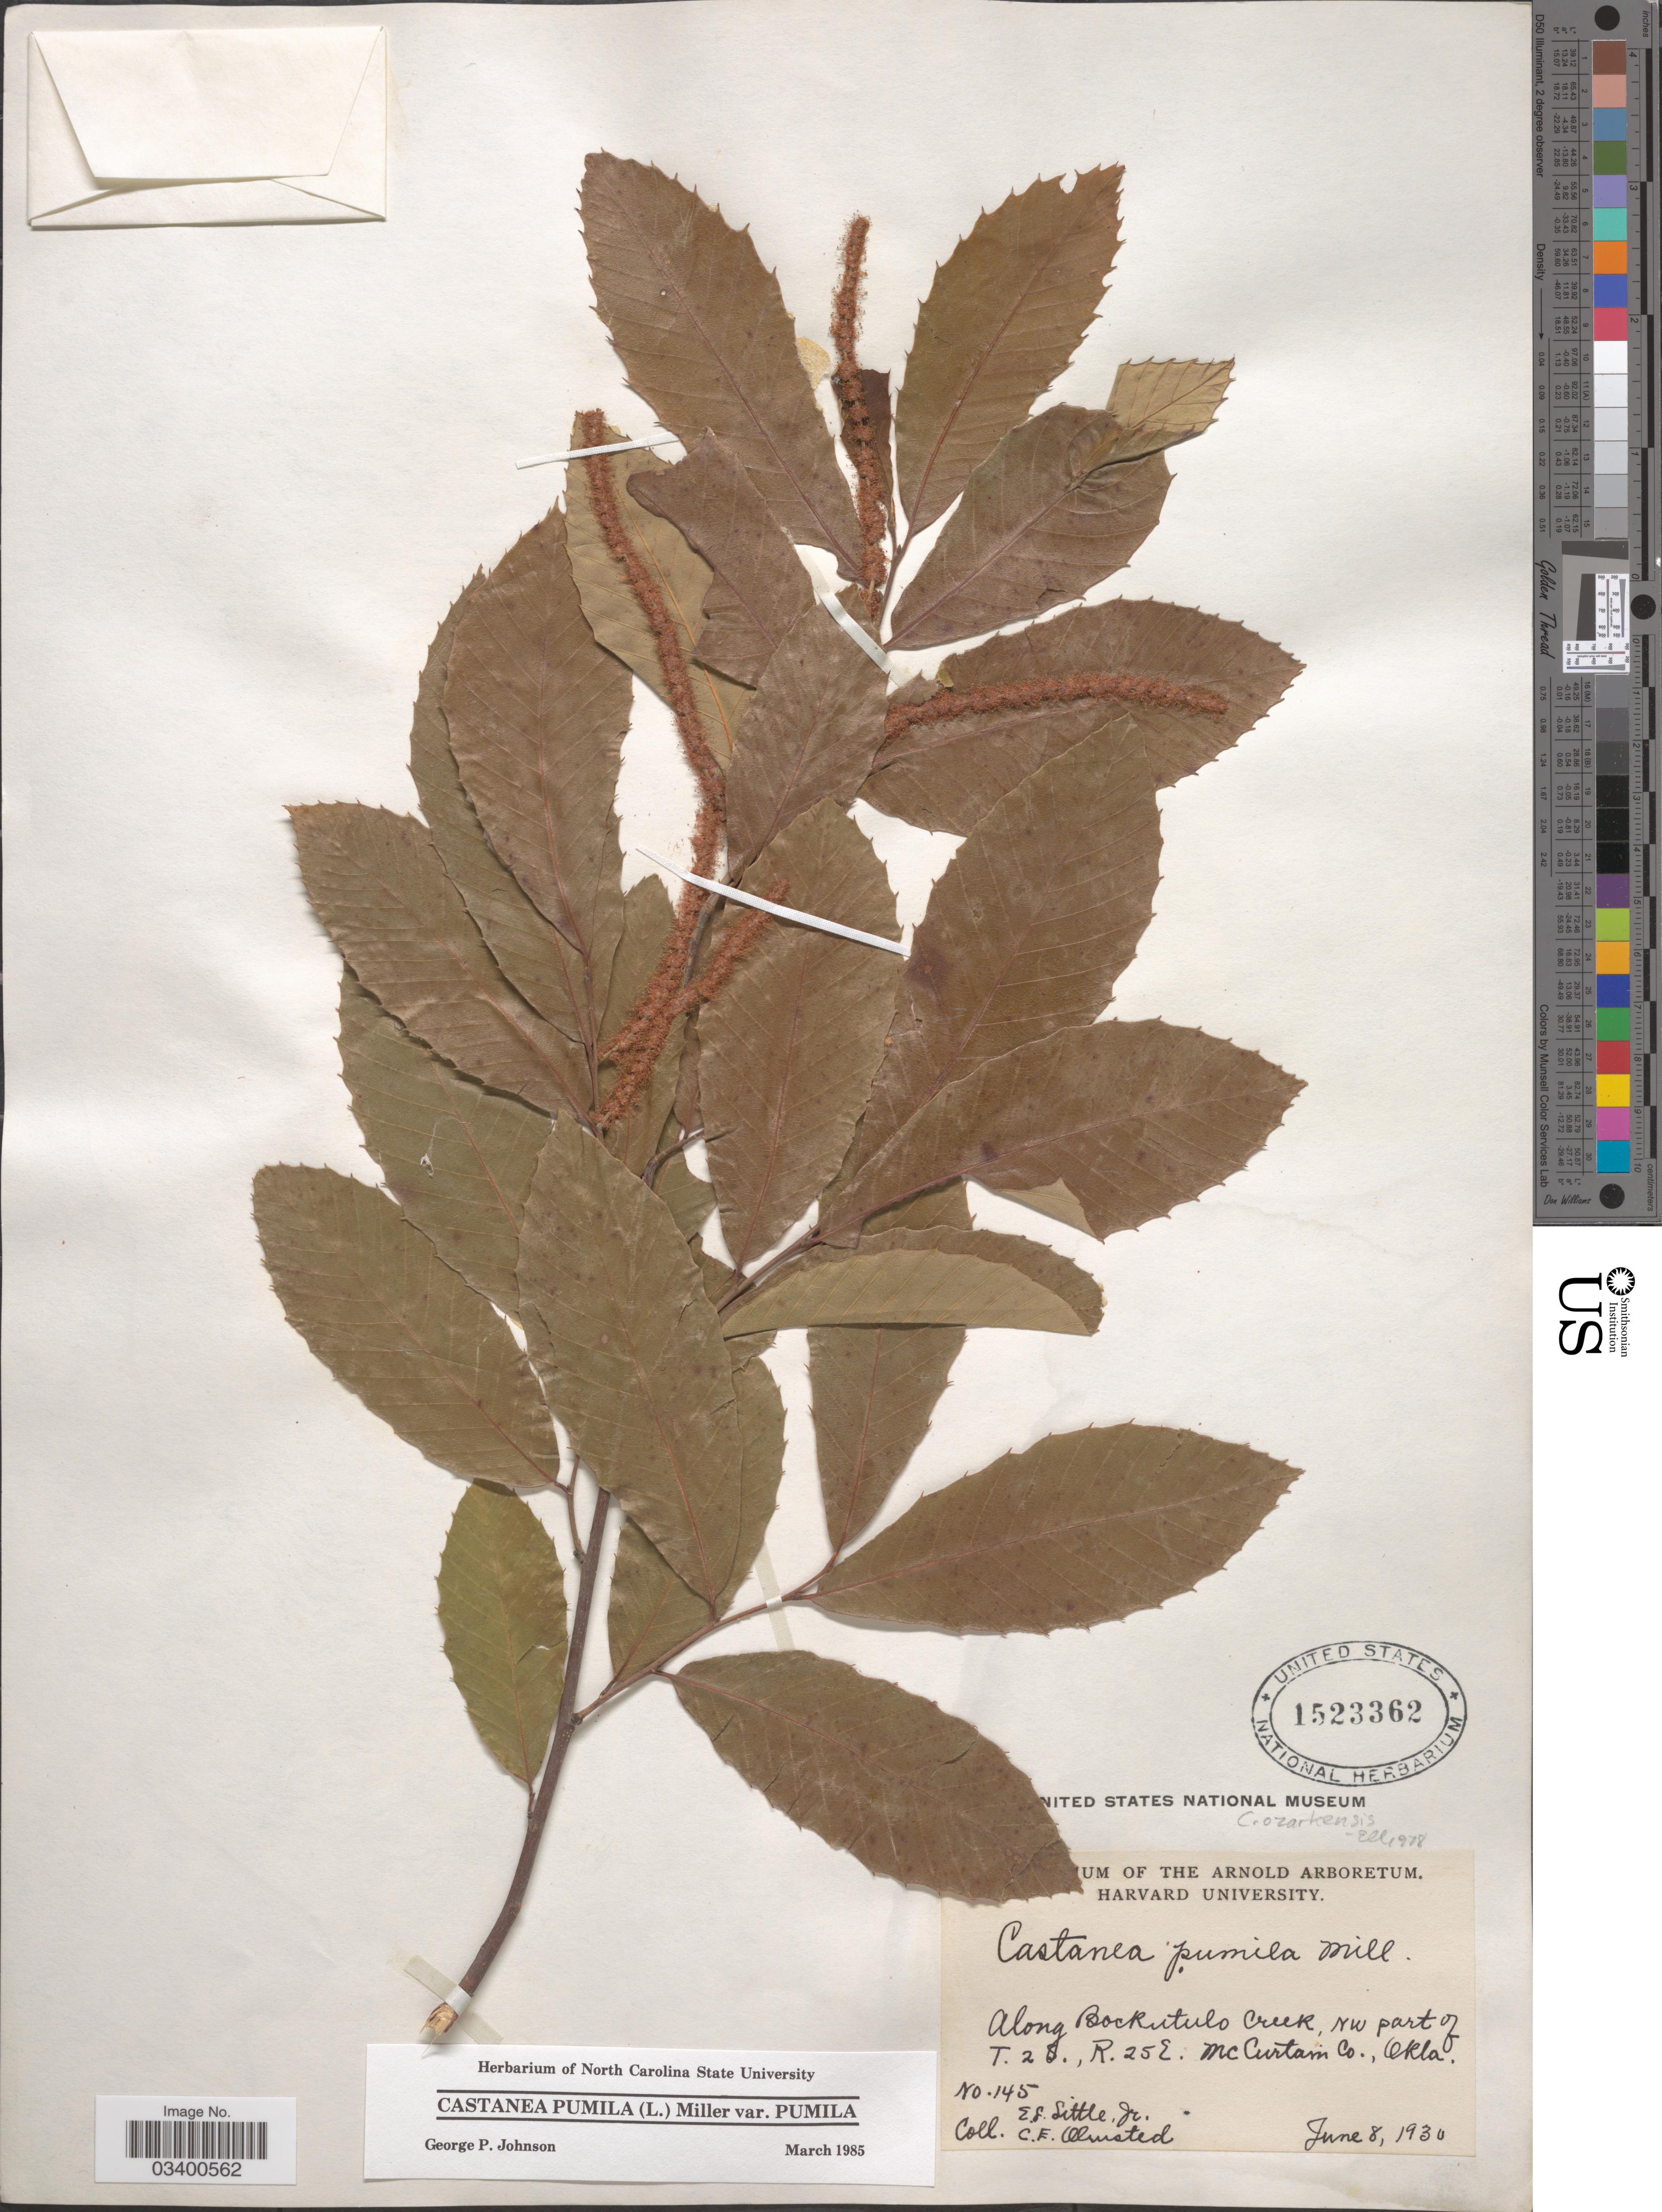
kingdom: Plantae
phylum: Tracheophyta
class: Magnoliopsida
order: Fagales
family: Fagaceae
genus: Castanea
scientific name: Castanea pumila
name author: (L.) Mill.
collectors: E. L. Little & C. Olmsted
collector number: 145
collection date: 1930-06-08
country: United States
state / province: Oklahoma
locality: Along Bockutulo Creek, NW part of T.2 S., R. 25 E. McCurtain Co.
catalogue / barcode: US 1523362